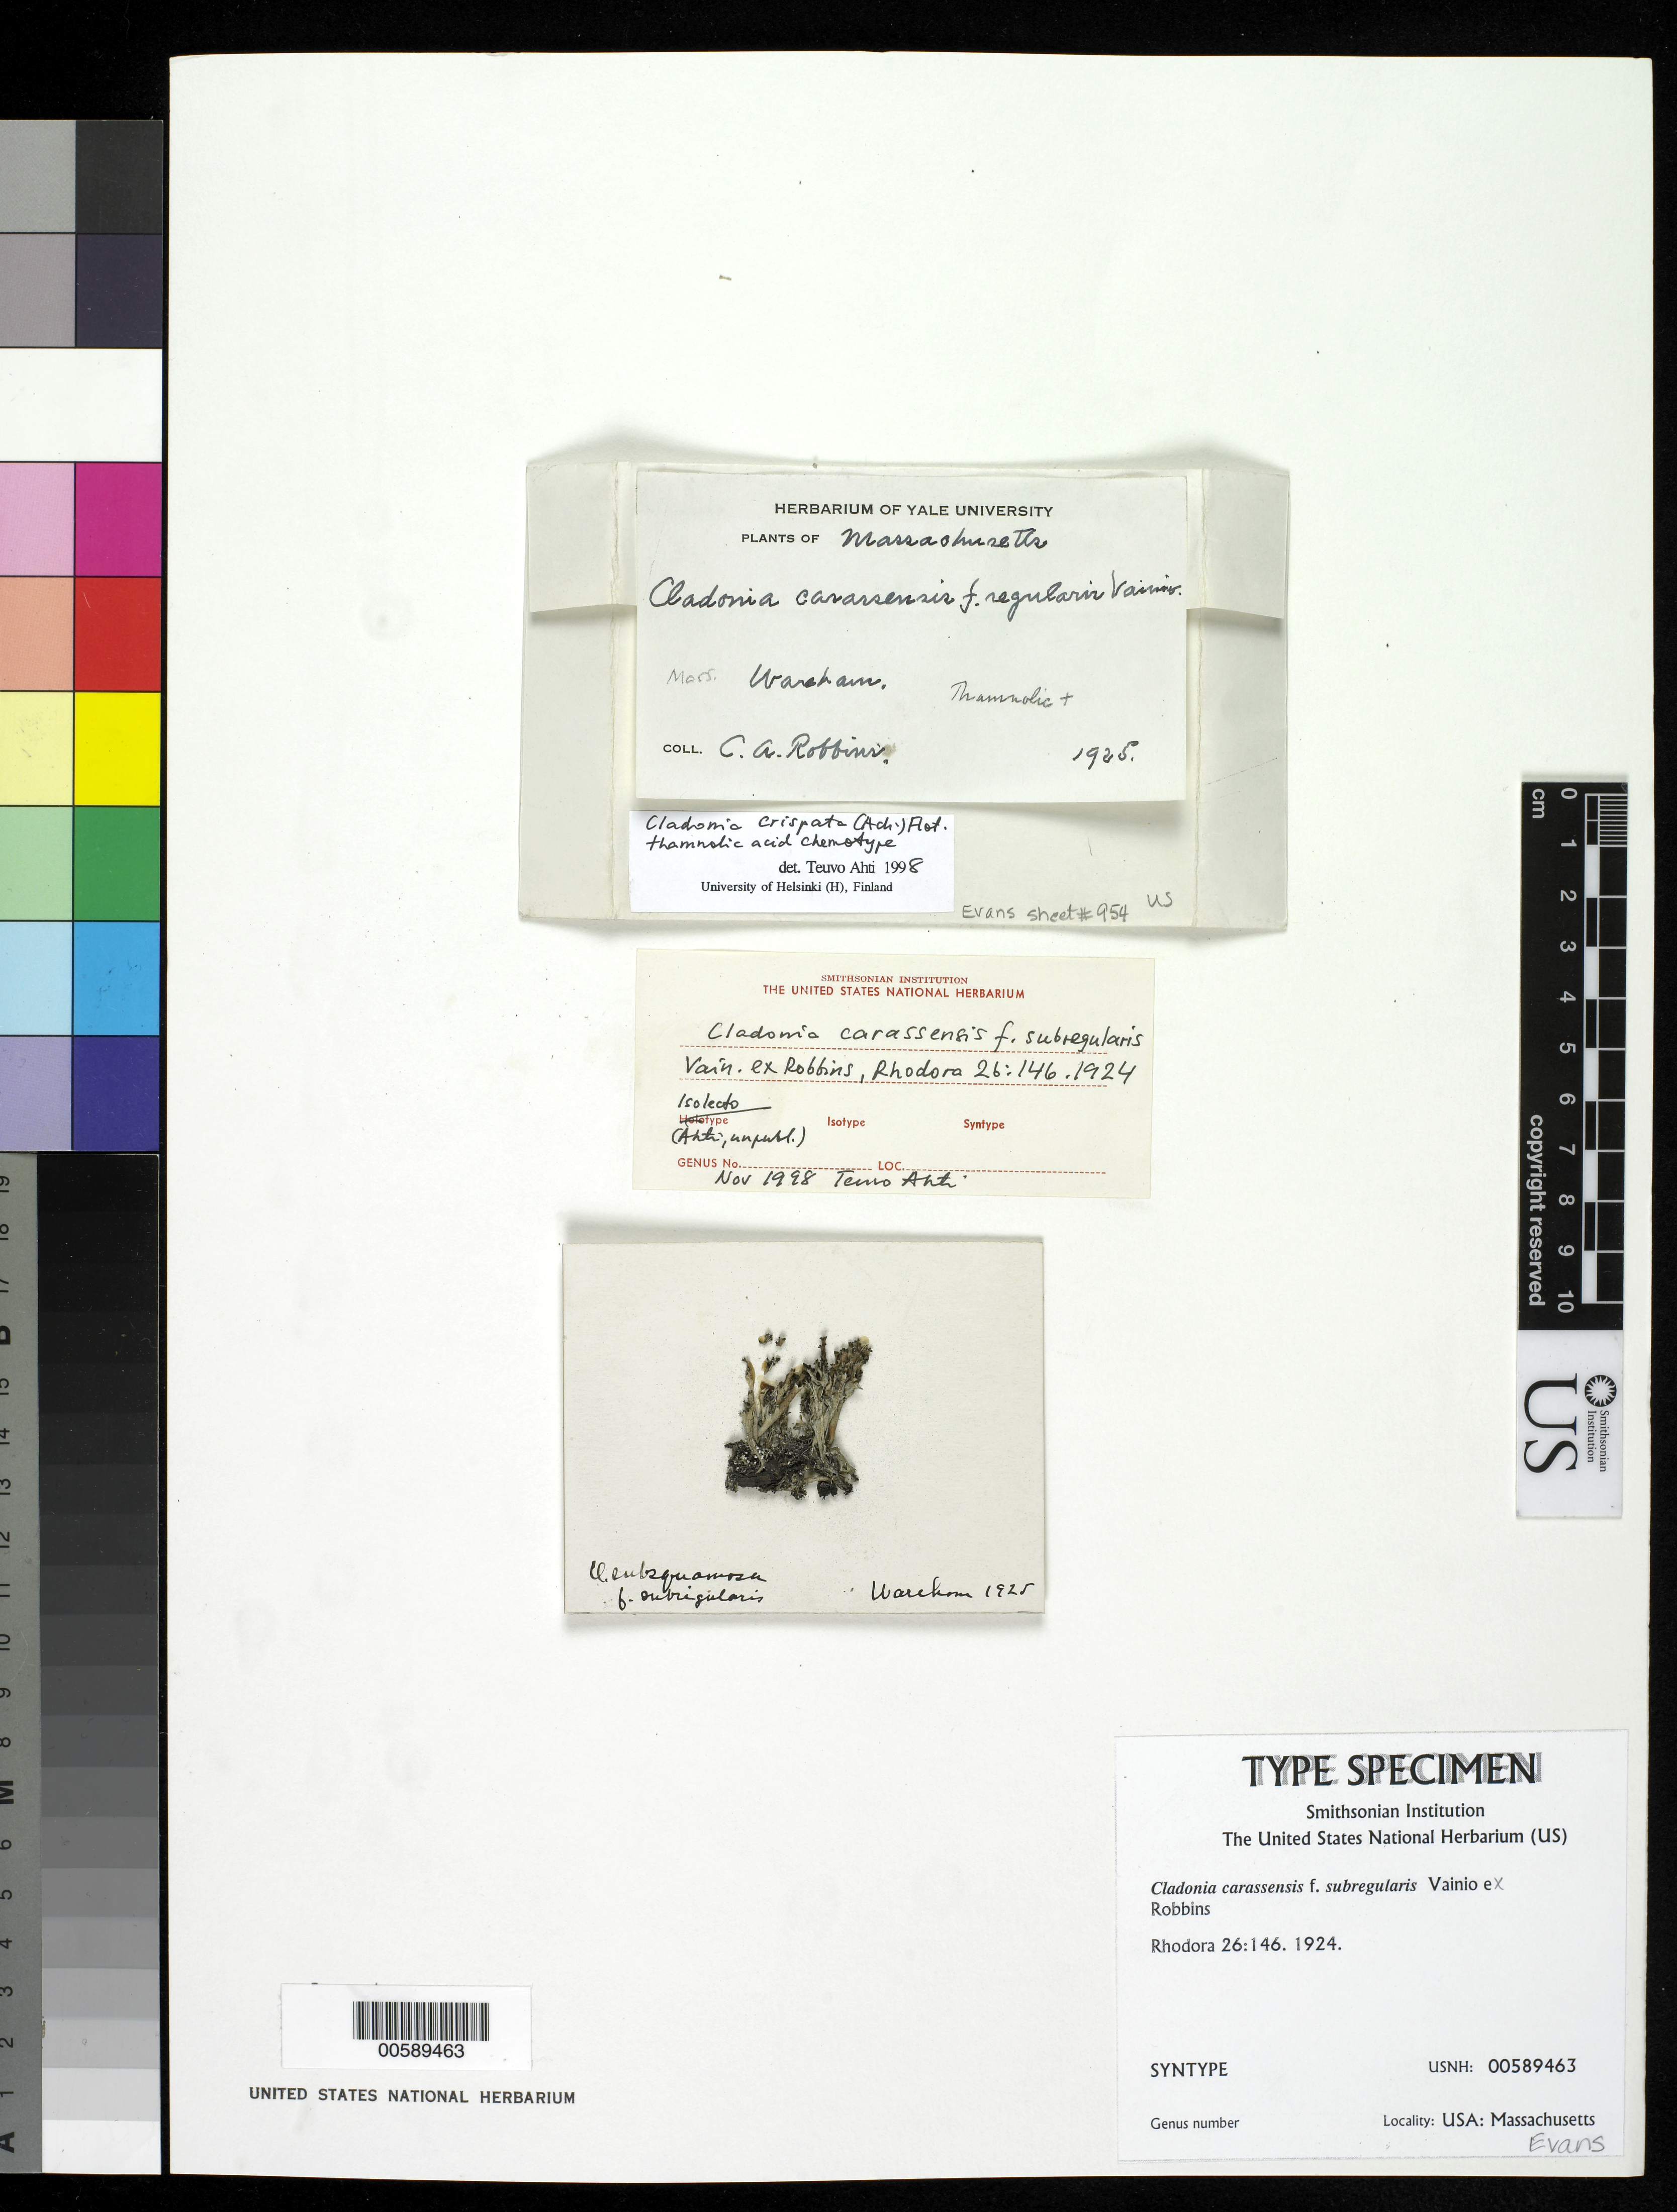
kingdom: Fungi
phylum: Ascomycota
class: Lecanoromycetes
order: Lecanorales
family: Cladoniaceae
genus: Cladonia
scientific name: Cladonia carassensis f. subregularis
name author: Vain. ex Robbins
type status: Syntype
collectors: C. A. Robbins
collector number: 1925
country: United States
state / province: Massachusetts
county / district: Plymouth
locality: Wareham.